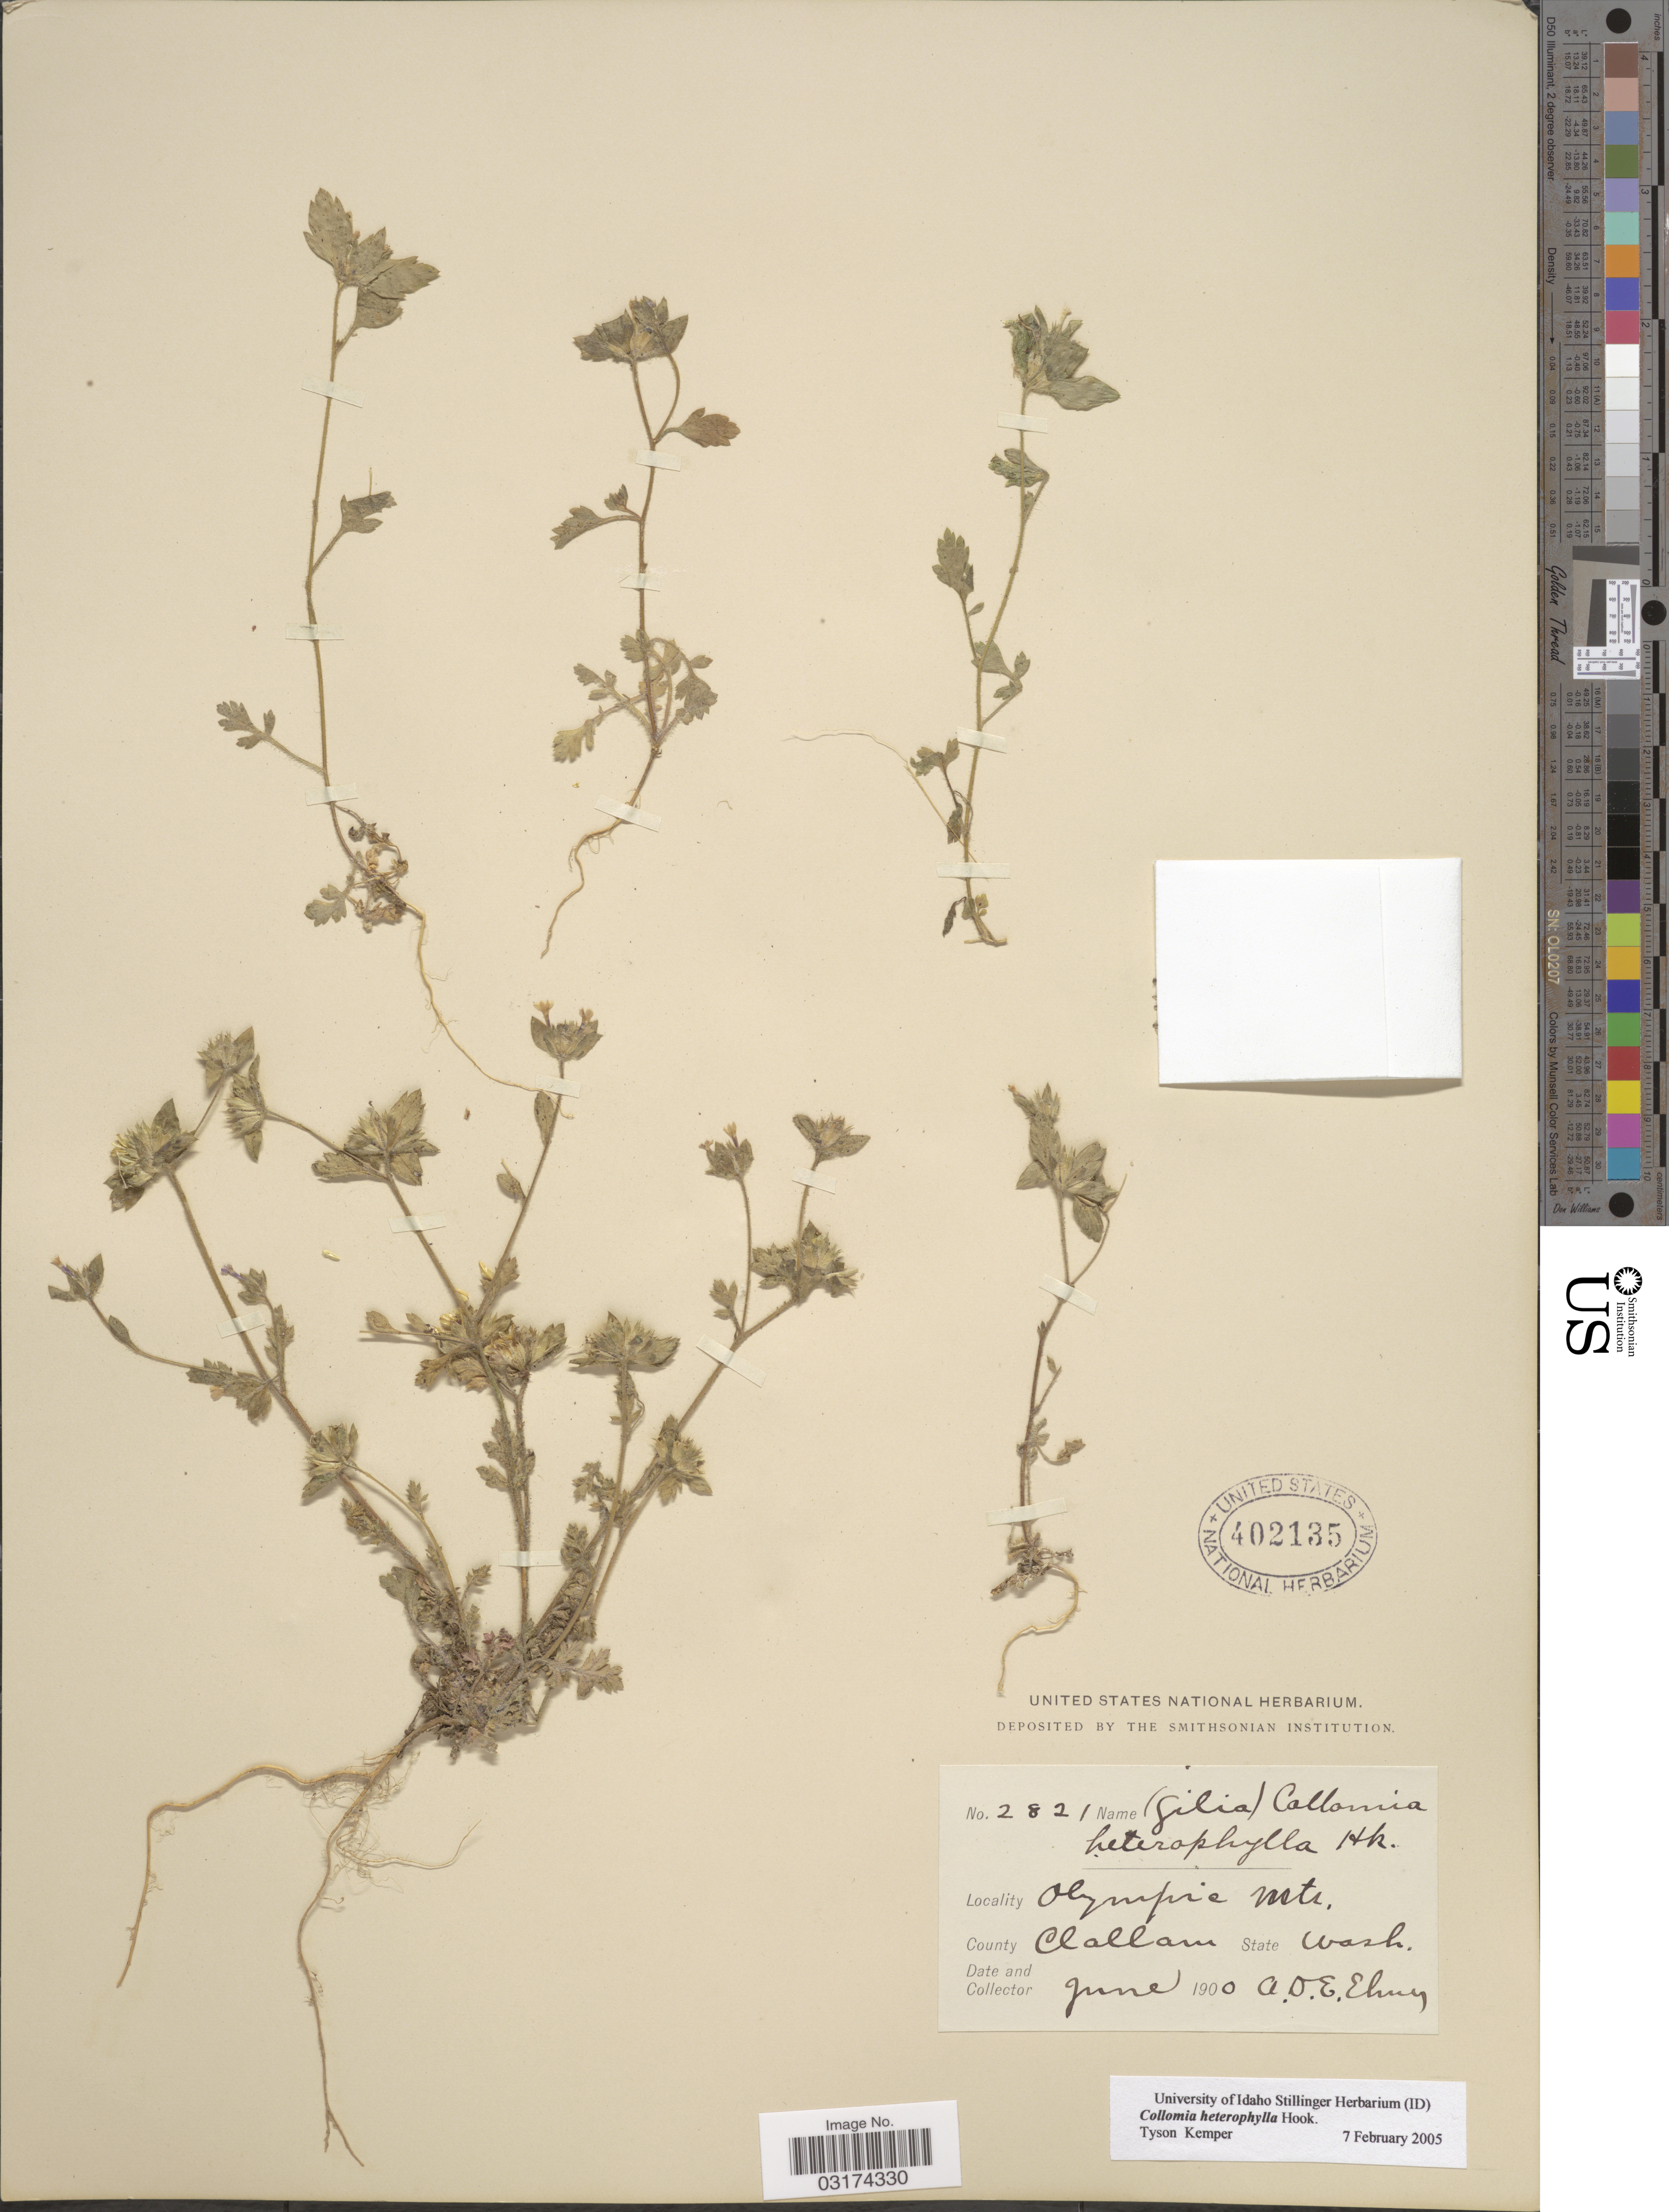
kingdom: Plantae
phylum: Tracheophyta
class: Magnoliopsida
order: Ericales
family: Polemoniaceae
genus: Collomia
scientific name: Collomia heterophylla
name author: Hook.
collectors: A. D. E. Elmer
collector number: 2821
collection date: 1900-06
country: United States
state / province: Washington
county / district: Clallam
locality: Olympic Mts. County Clallam.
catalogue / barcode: US 402135